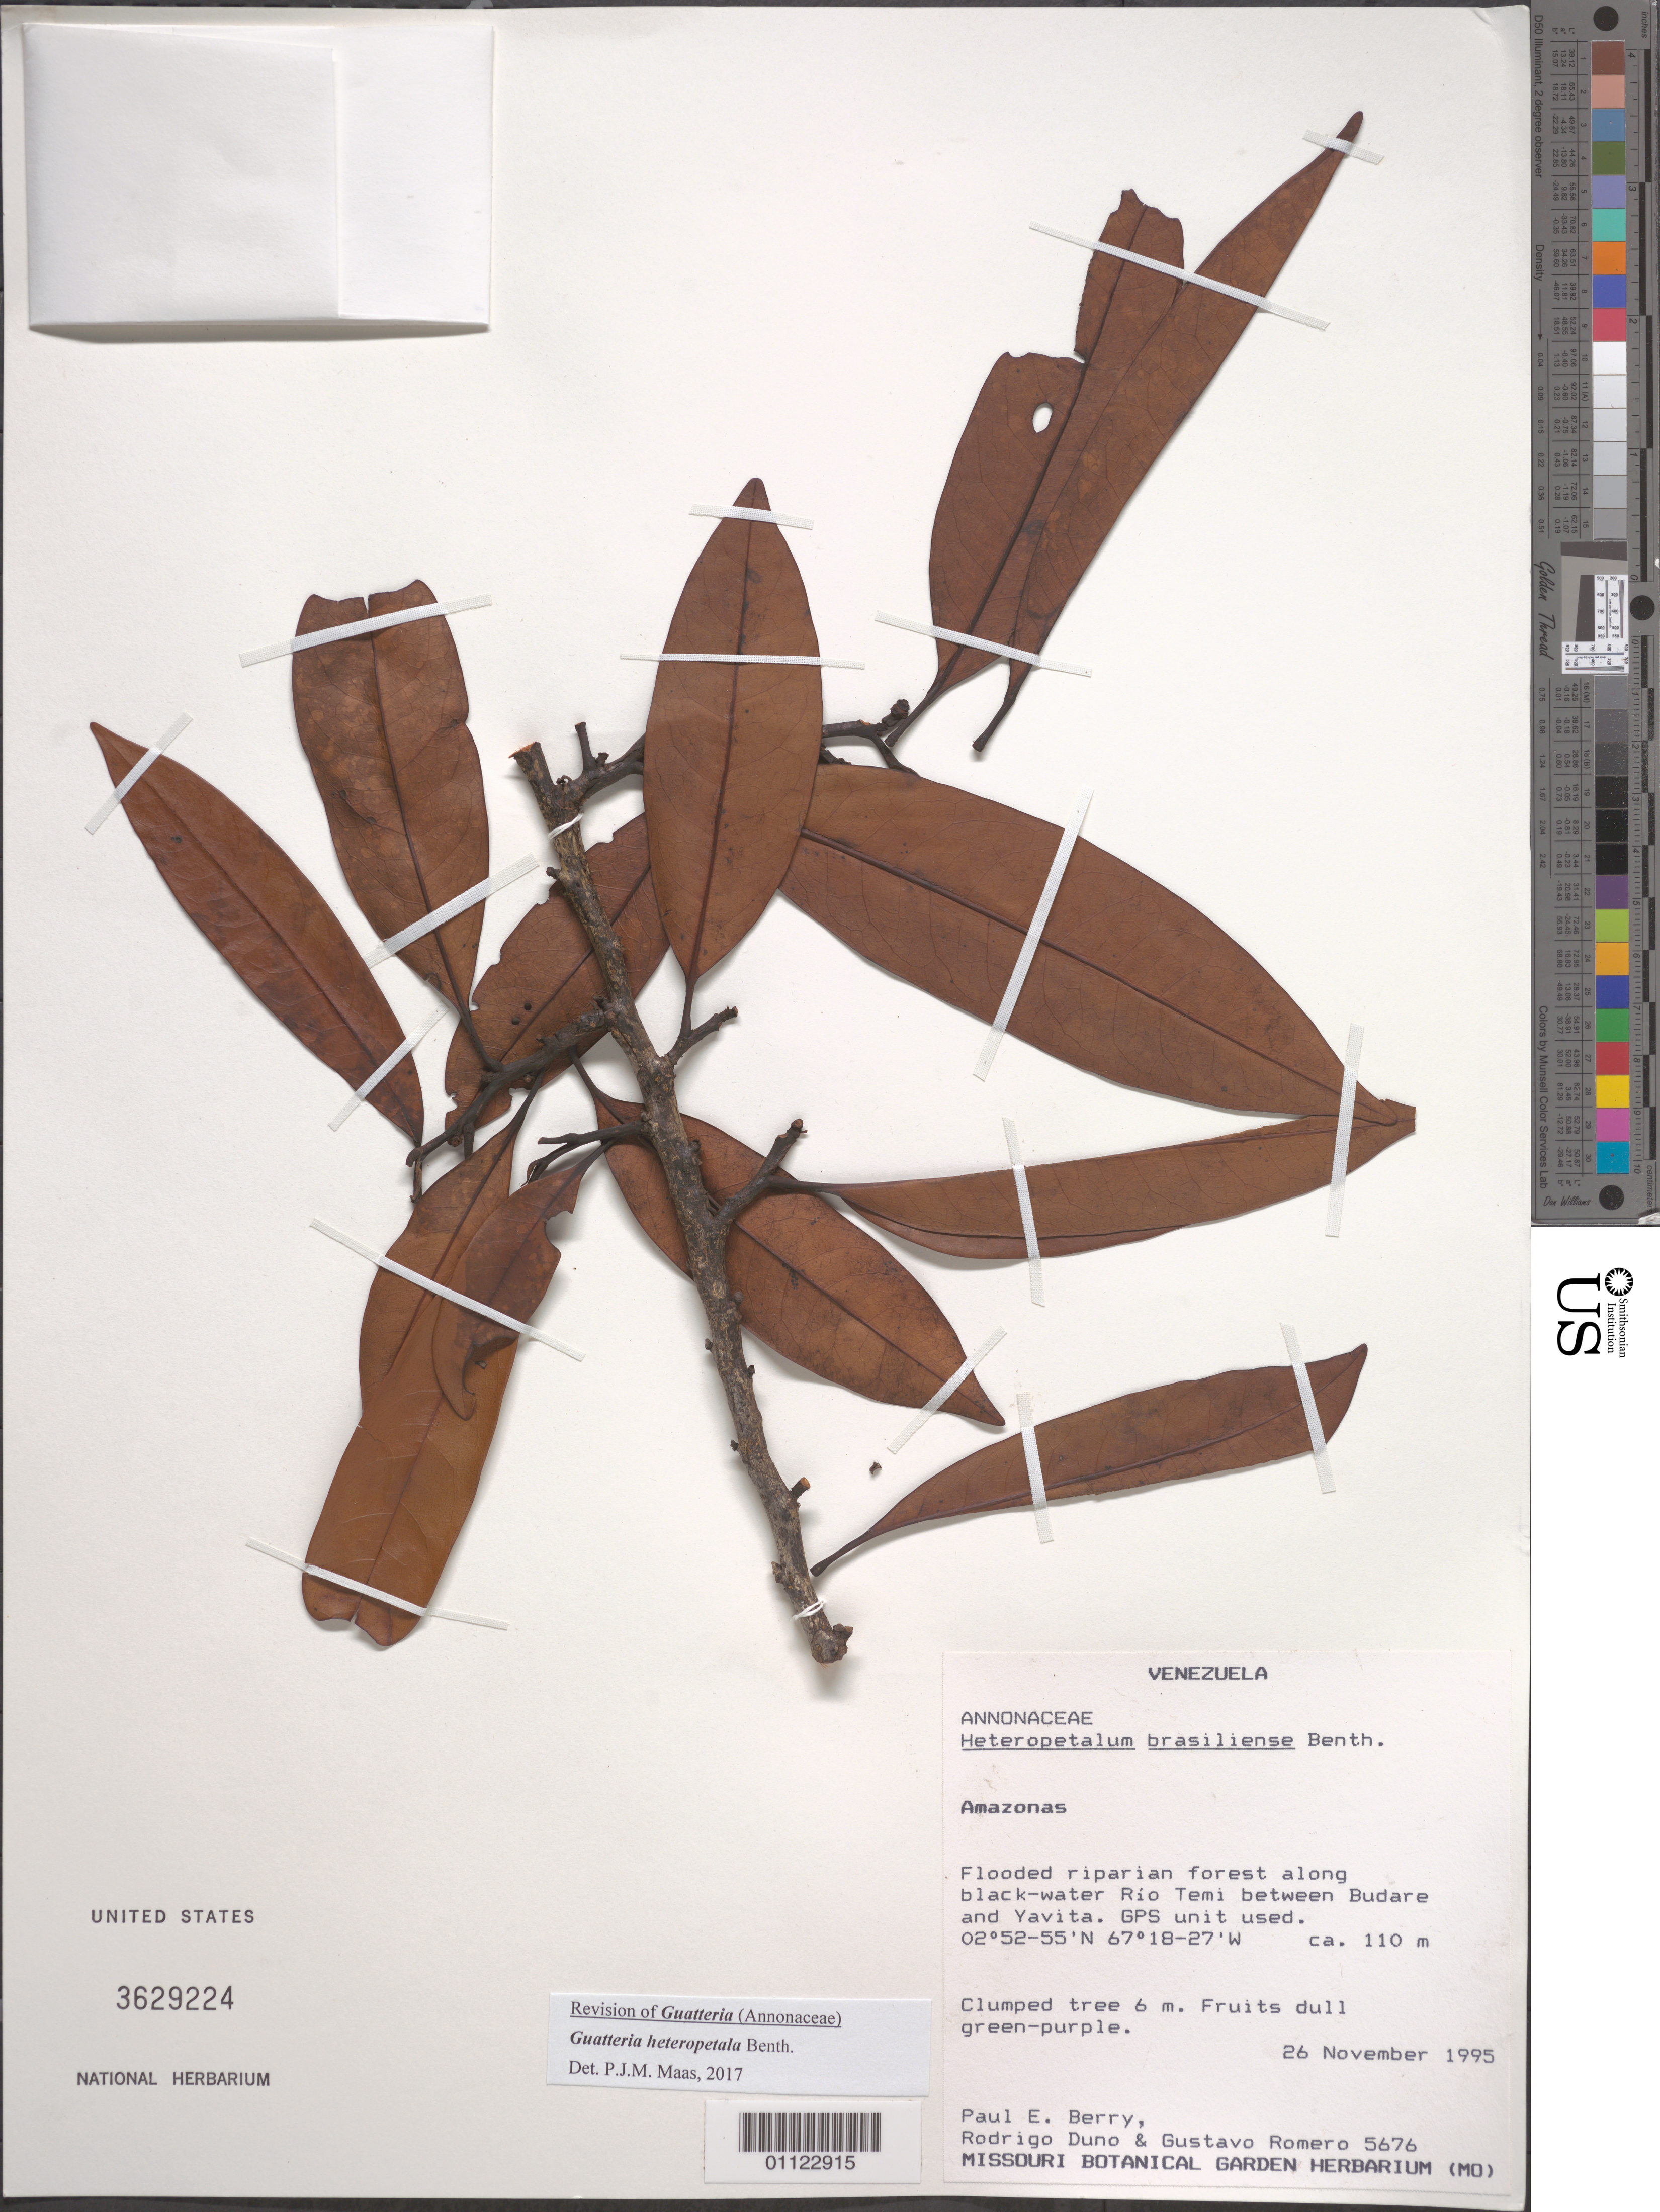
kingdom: Plantae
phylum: Tracheophyta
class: Magnoliopsida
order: Magnoliales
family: Annonaceae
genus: Guatteria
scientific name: Guatteria heteropetala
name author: Benth.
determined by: Maas, Paul J.; Maas, H.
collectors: P. E. Berry, R. Duno de Stefano & G. A. Romero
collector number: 5676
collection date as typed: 26-Nov-95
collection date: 1995-11-26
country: Venezuela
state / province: Amazonas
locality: Budare to Yavita, along Rio Temi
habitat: Flooded riparian forest along black-water river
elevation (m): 110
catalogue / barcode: US 3629224